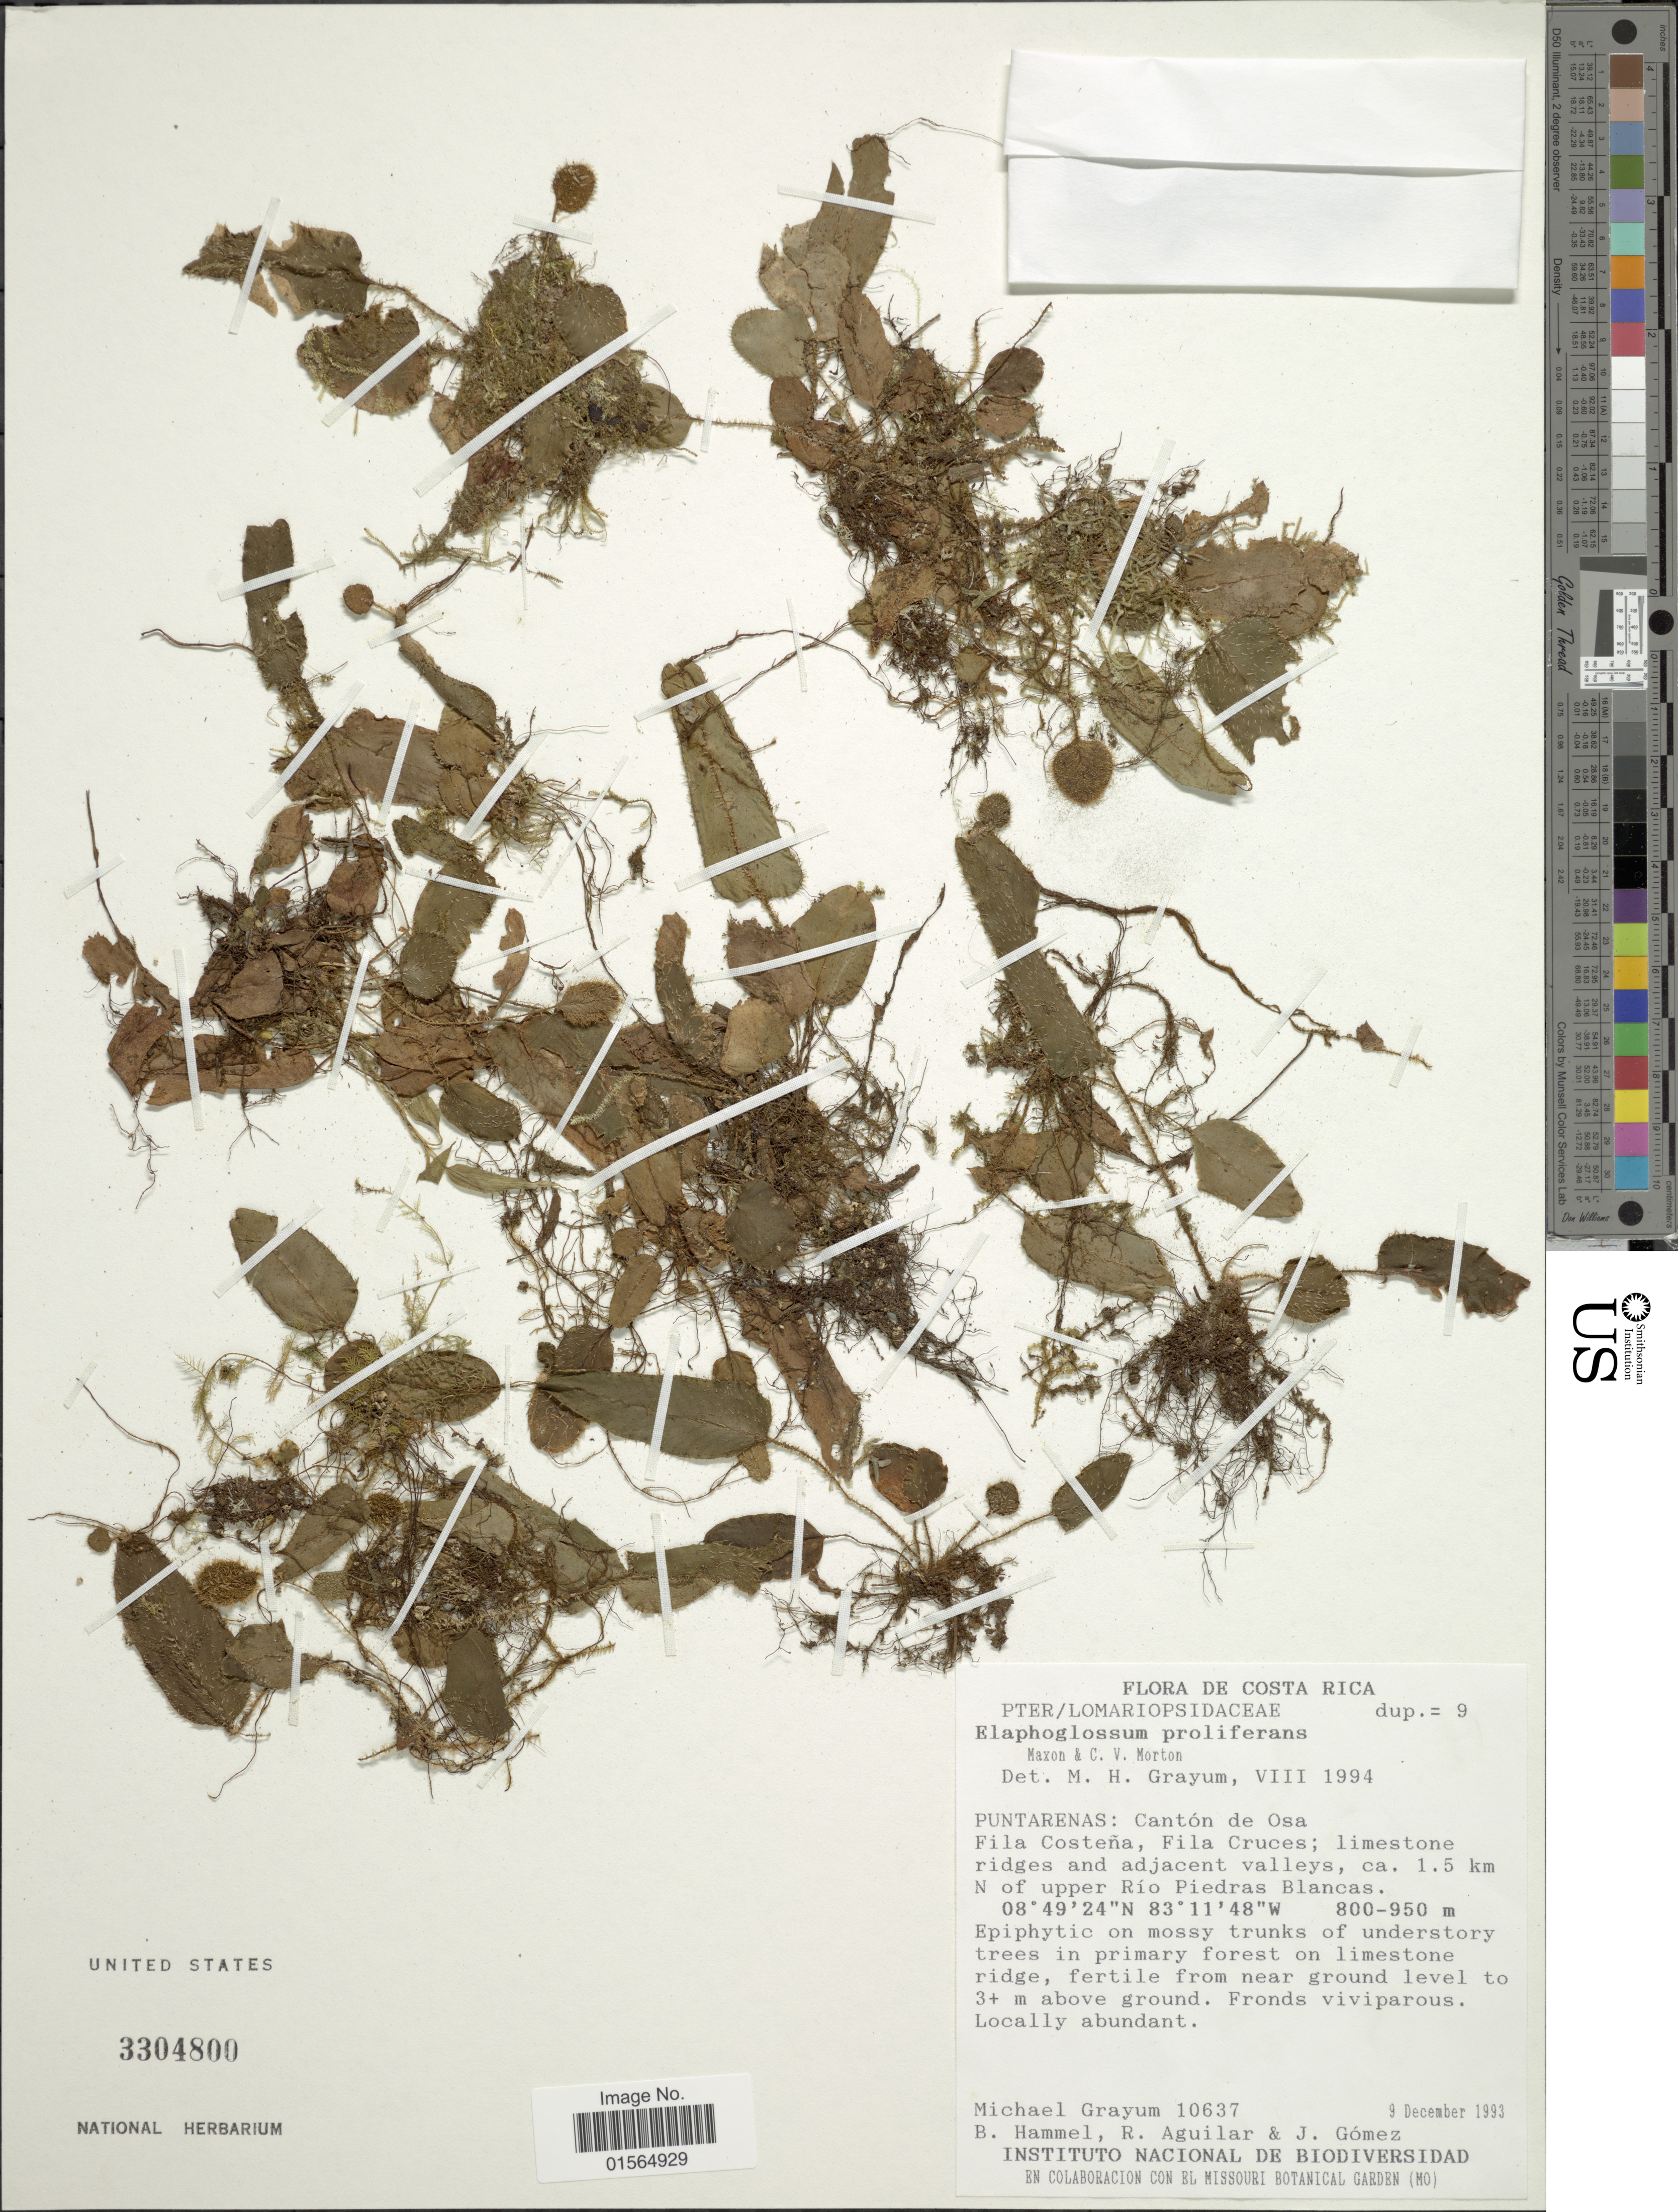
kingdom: Plantae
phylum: Tracheophyta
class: Polypodiopsida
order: Polypodiales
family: Dryopteridaceae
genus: Elaphoglossum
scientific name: Elaphoglossum proliferans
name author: Maxon & C.V. Morton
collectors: M. H. Grayum, B. Hammel, R. Aguilar & J. Gomez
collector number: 10637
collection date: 1993-12-09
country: Costa Rica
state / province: Puntarenas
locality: Canton de Osa Fila Costena, Fila Cruces; limestone ridges and adjacent valleys, ca. 1.5 km N of upper Rio Piedras Blancas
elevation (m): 800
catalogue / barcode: US 3304800